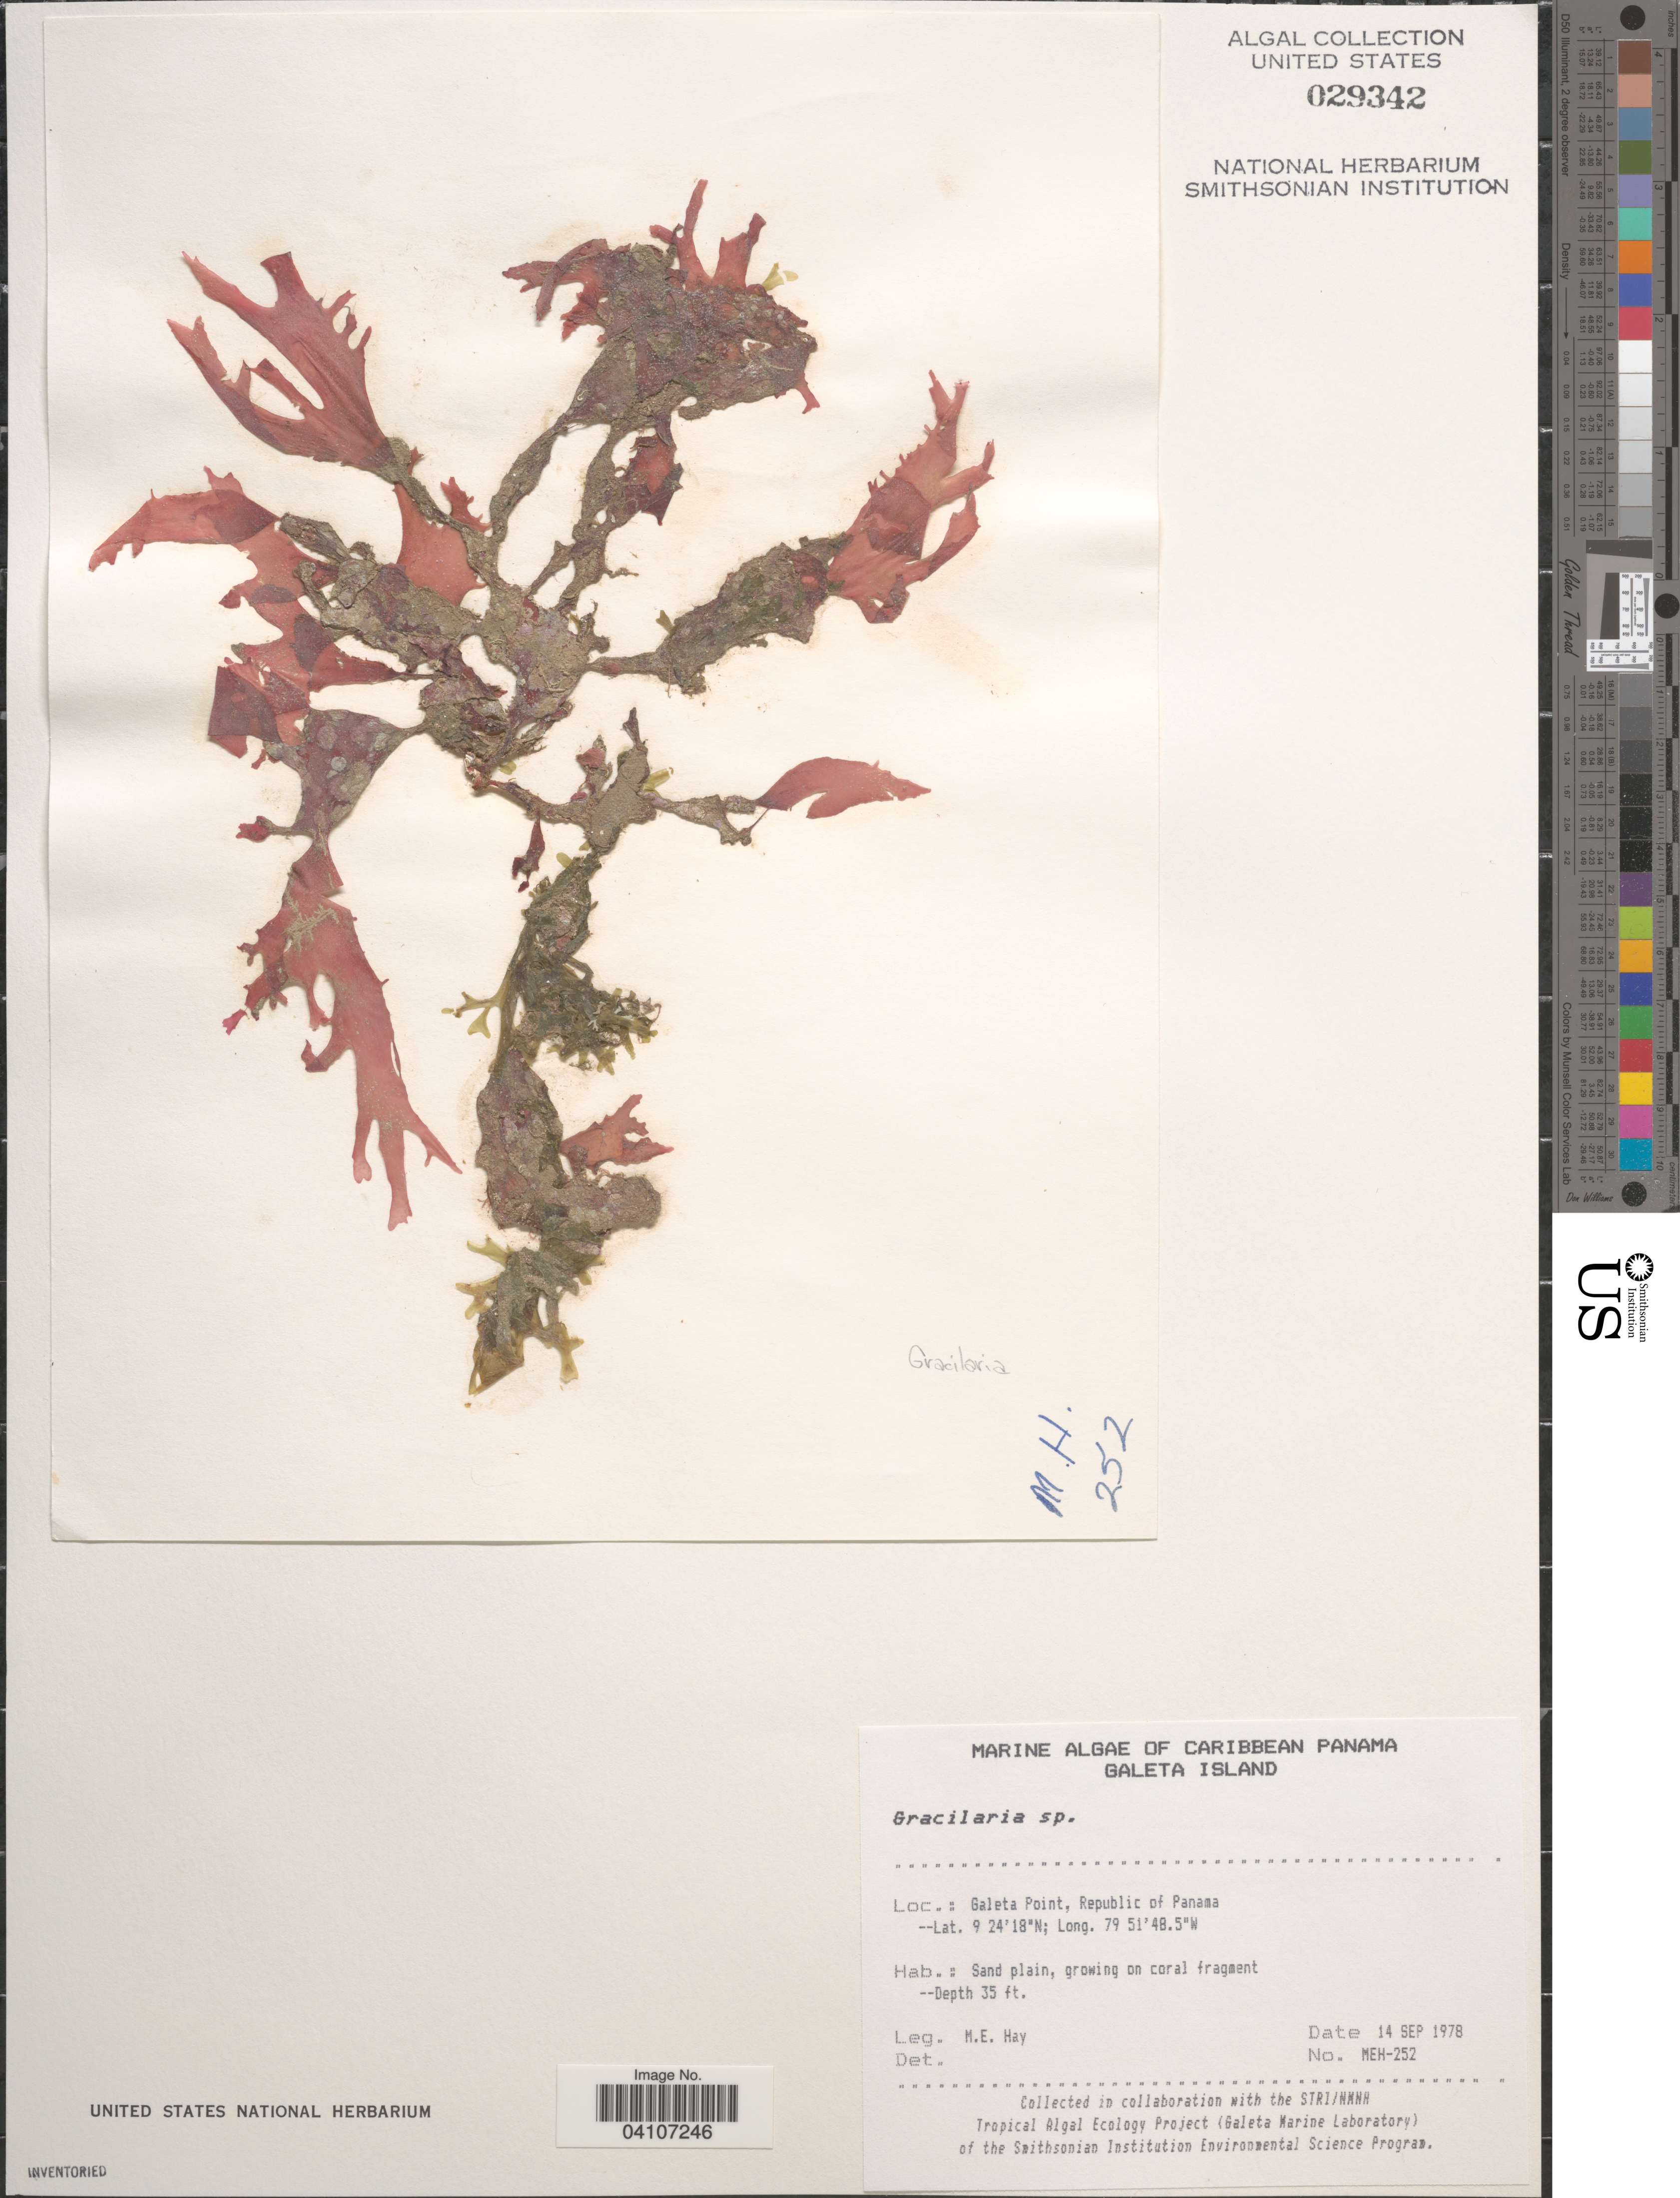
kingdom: Plantae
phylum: Rhodophyta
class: Florideophyceae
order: Gracilariales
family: Gracilariaceae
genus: Gracilaria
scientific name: Gracilaria sp.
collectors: M. E. Hay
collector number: MEH-252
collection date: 1978-09-14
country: Panama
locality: Caribbean Panama. Galeta Island. Galeta Point, Republic of Panama.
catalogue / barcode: US 29342